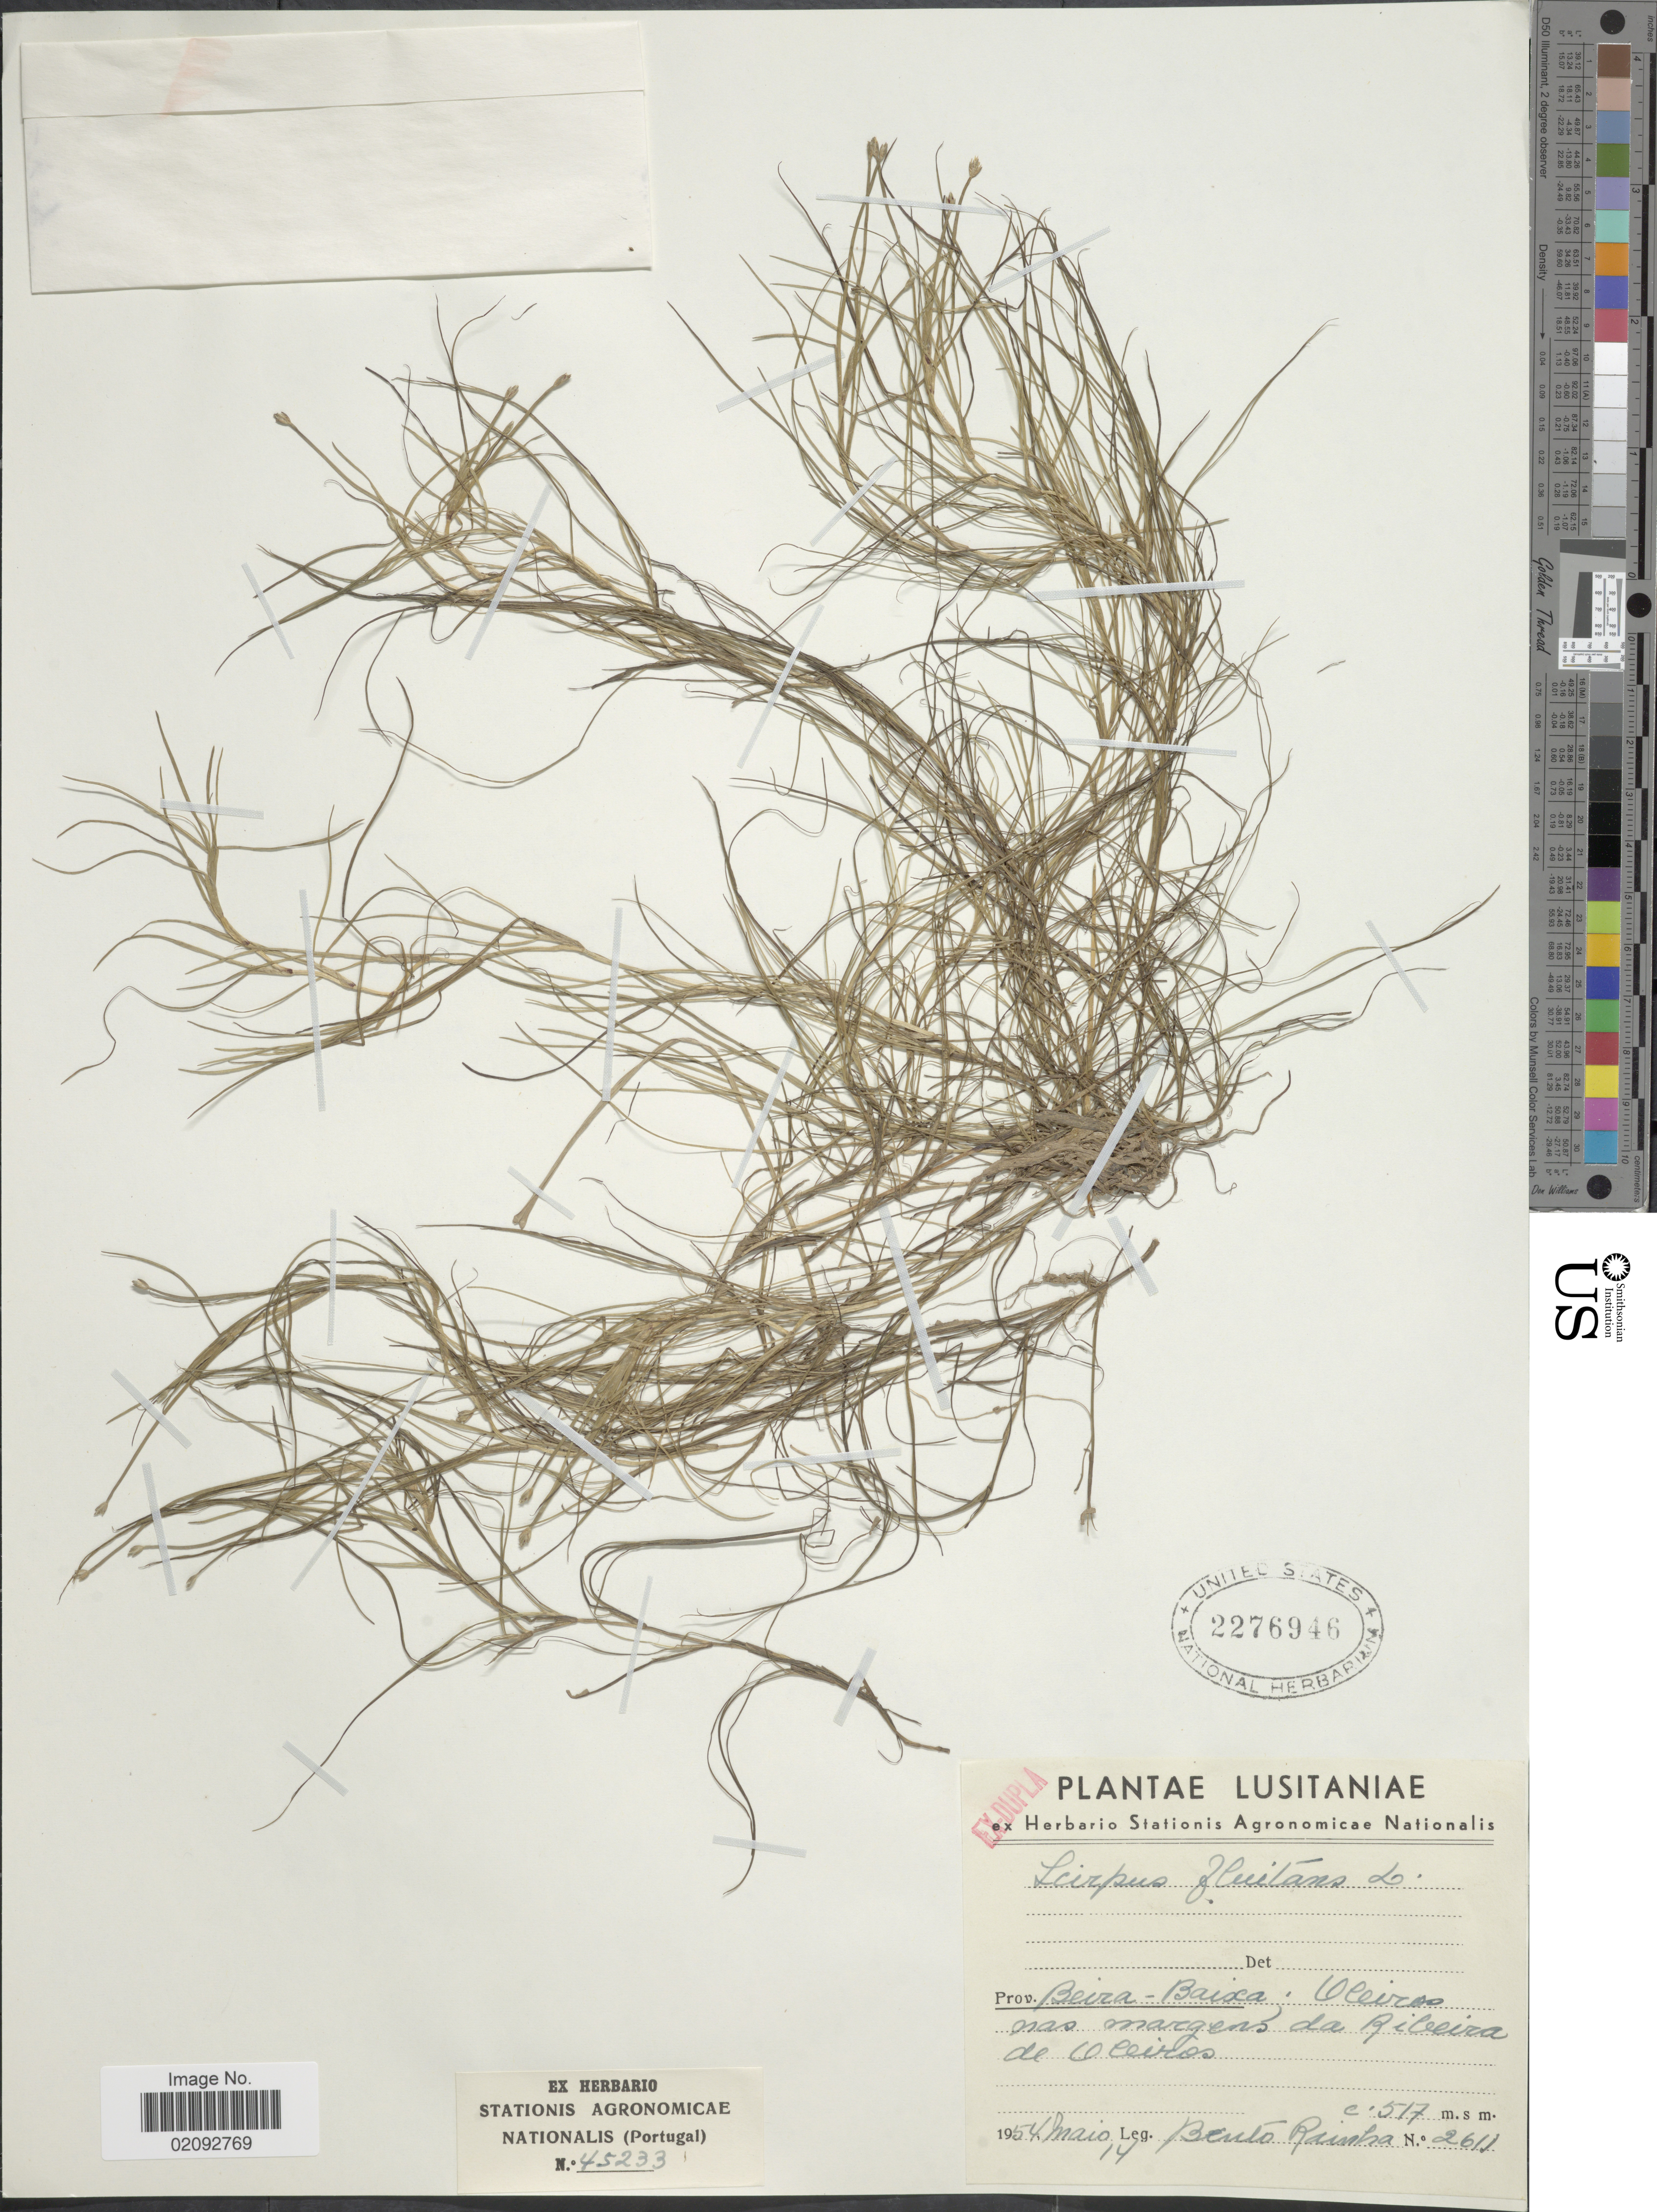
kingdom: Plantae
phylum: Tracheophyta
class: Liliopsida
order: Poales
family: Cyperaceae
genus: Isolepis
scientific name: Isolepis fluitans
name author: (L.) R. Br.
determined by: Strong, Mark T., (BOT), Smithsonian Institution - National Museum of Natural History (UNITED STATES)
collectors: B. Rainha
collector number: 26211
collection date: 1954-05-14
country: Portugal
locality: Lusitaniae, Prov. Beira-Baisca, Oceirso mas margens da Ribeira de O Ceiros [interpreted]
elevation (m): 517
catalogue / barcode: US 2276946